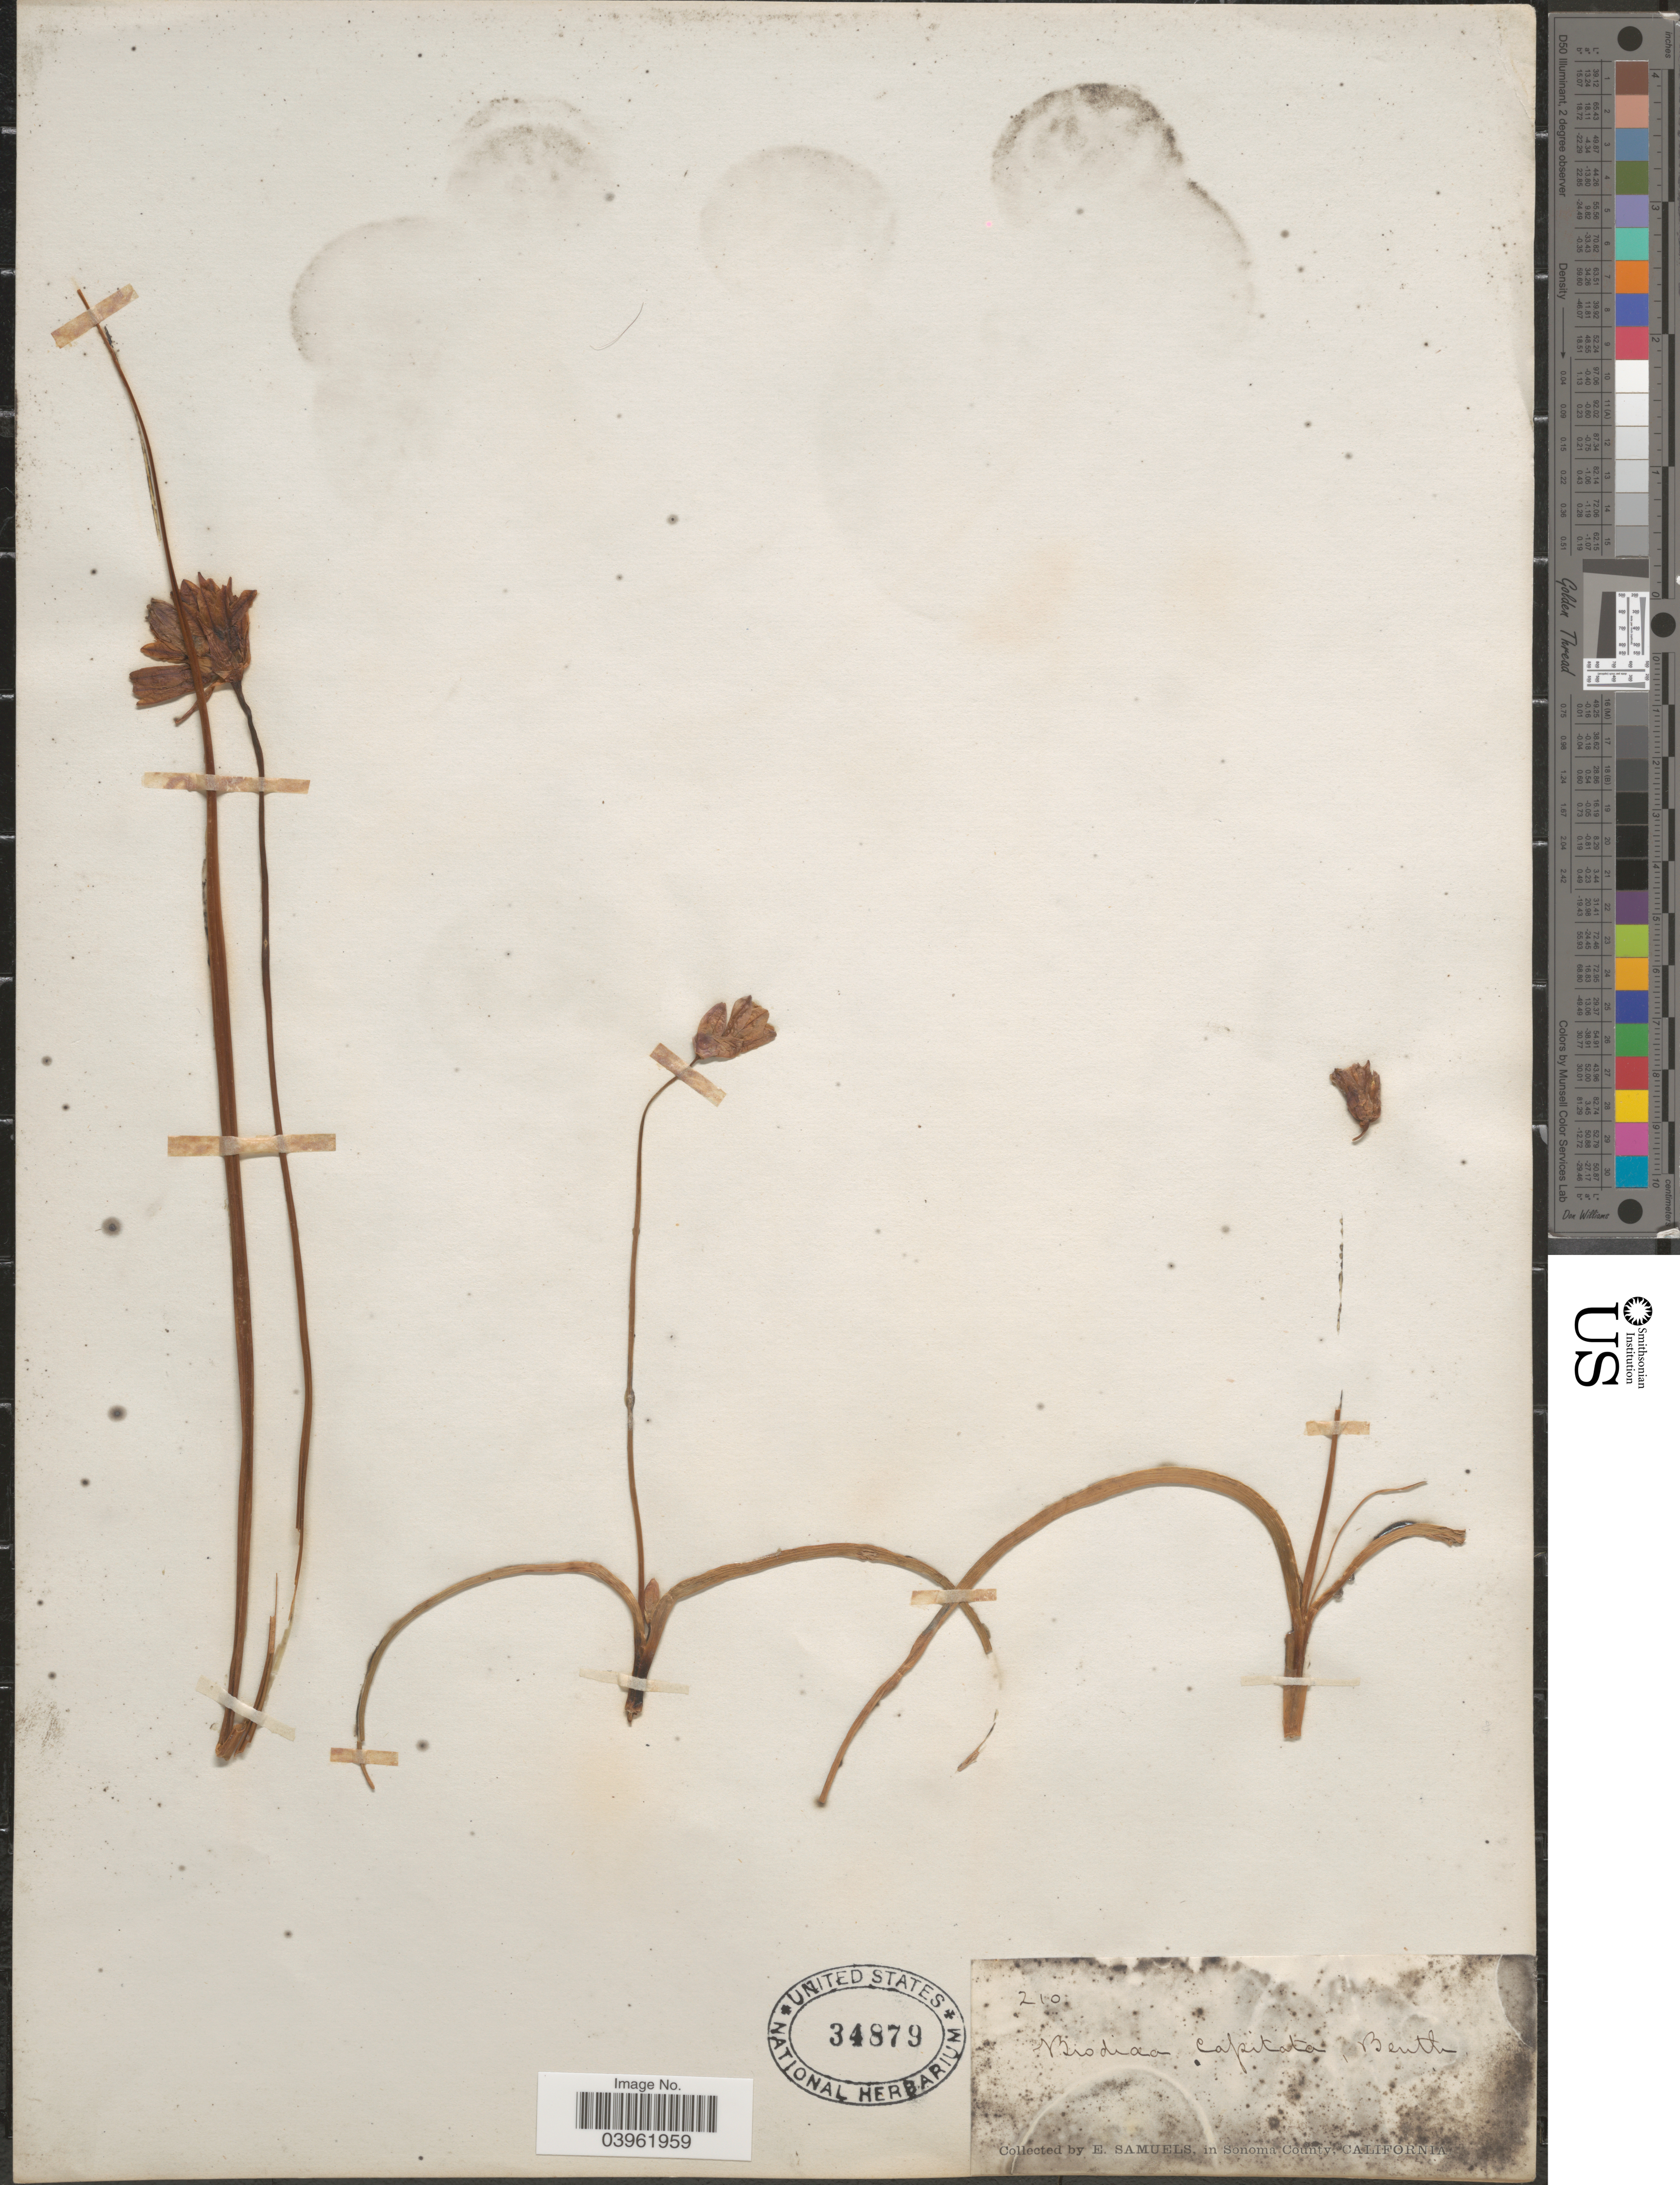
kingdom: Plantae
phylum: Tracheophyta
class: Liliopsida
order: Asparagales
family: Asparagaceae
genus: Dichelostemma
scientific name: Dichelostemma sp.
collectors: E. Samuels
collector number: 210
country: United States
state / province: California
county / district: Sonoma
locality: In Sonoma County.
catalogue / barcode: US 34879